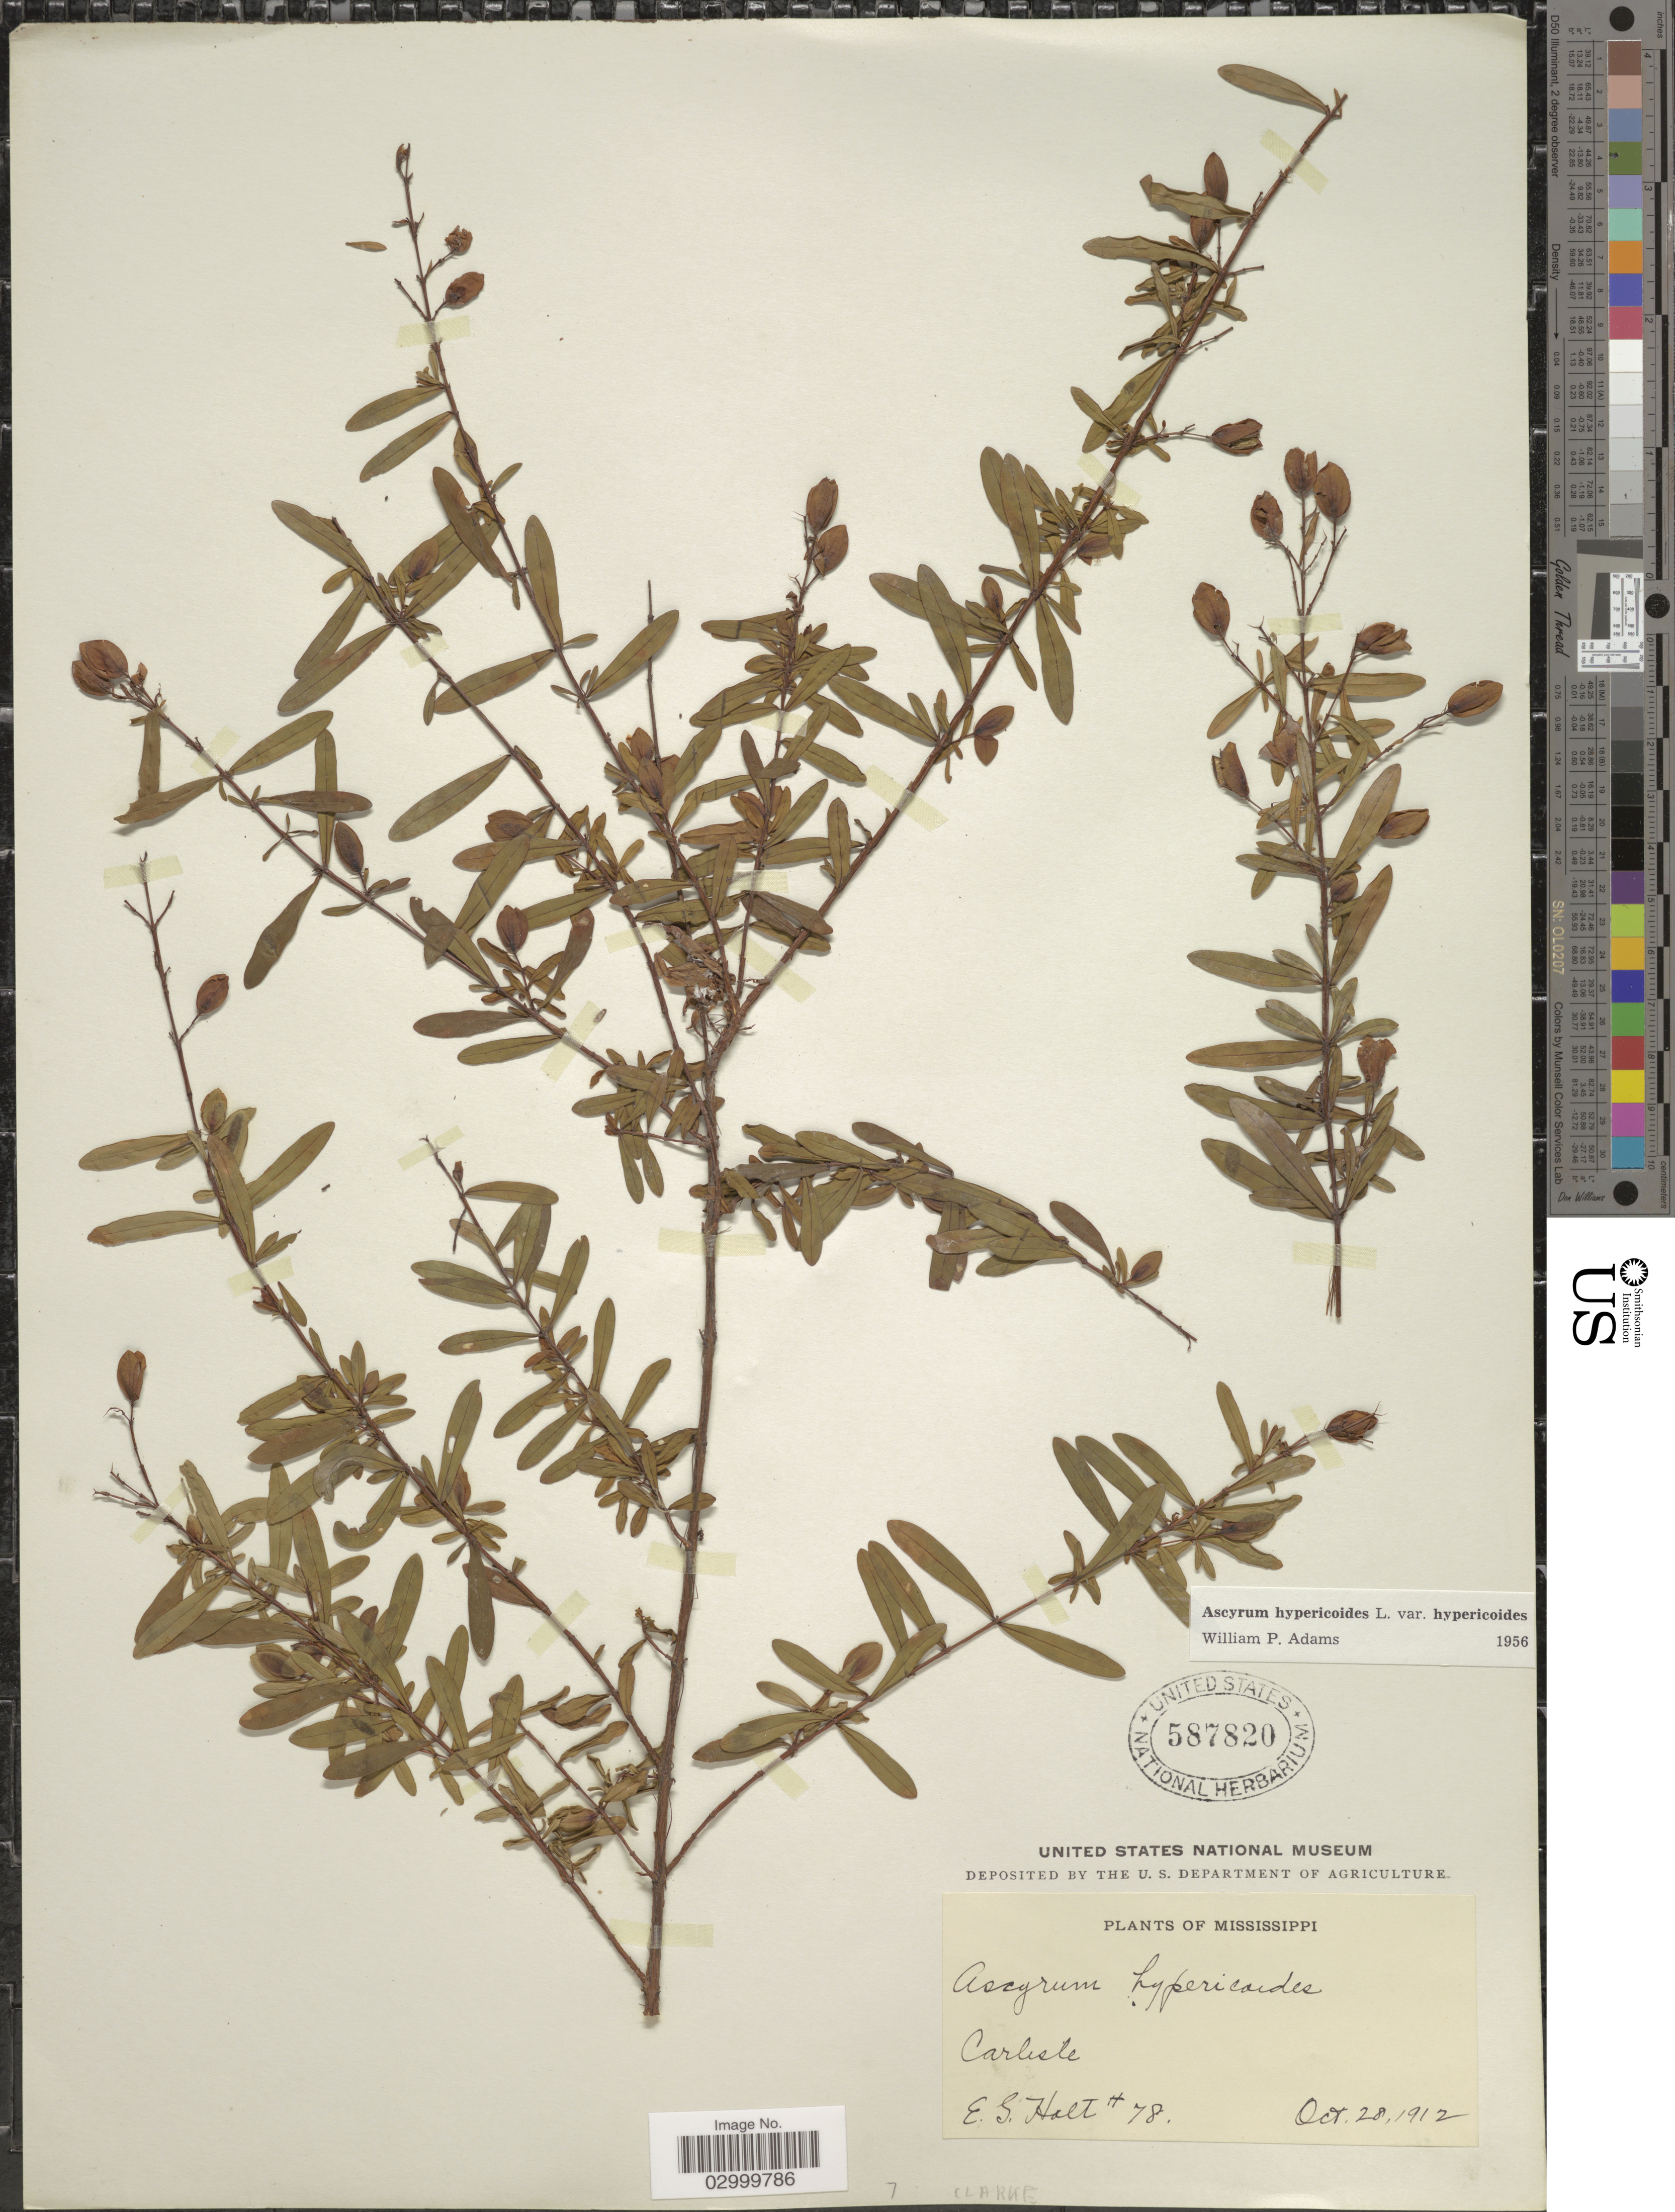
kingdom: Plantae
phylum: Tracheophyta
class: Magnoliopsida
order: Malpighiales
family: Hypericaceae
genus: Hypericum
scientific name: Hypericum hypericoides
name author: (L.) Crantz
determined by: Strong, Mark T., (BOT), Smithsonian Institution - National Museum of Natural History (UNITED STATES)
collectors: E. G. Holt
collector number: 78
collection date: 1912-10-28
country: United States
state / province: Mississippi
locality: Carlisle, Clarke.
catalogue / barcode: US 587820